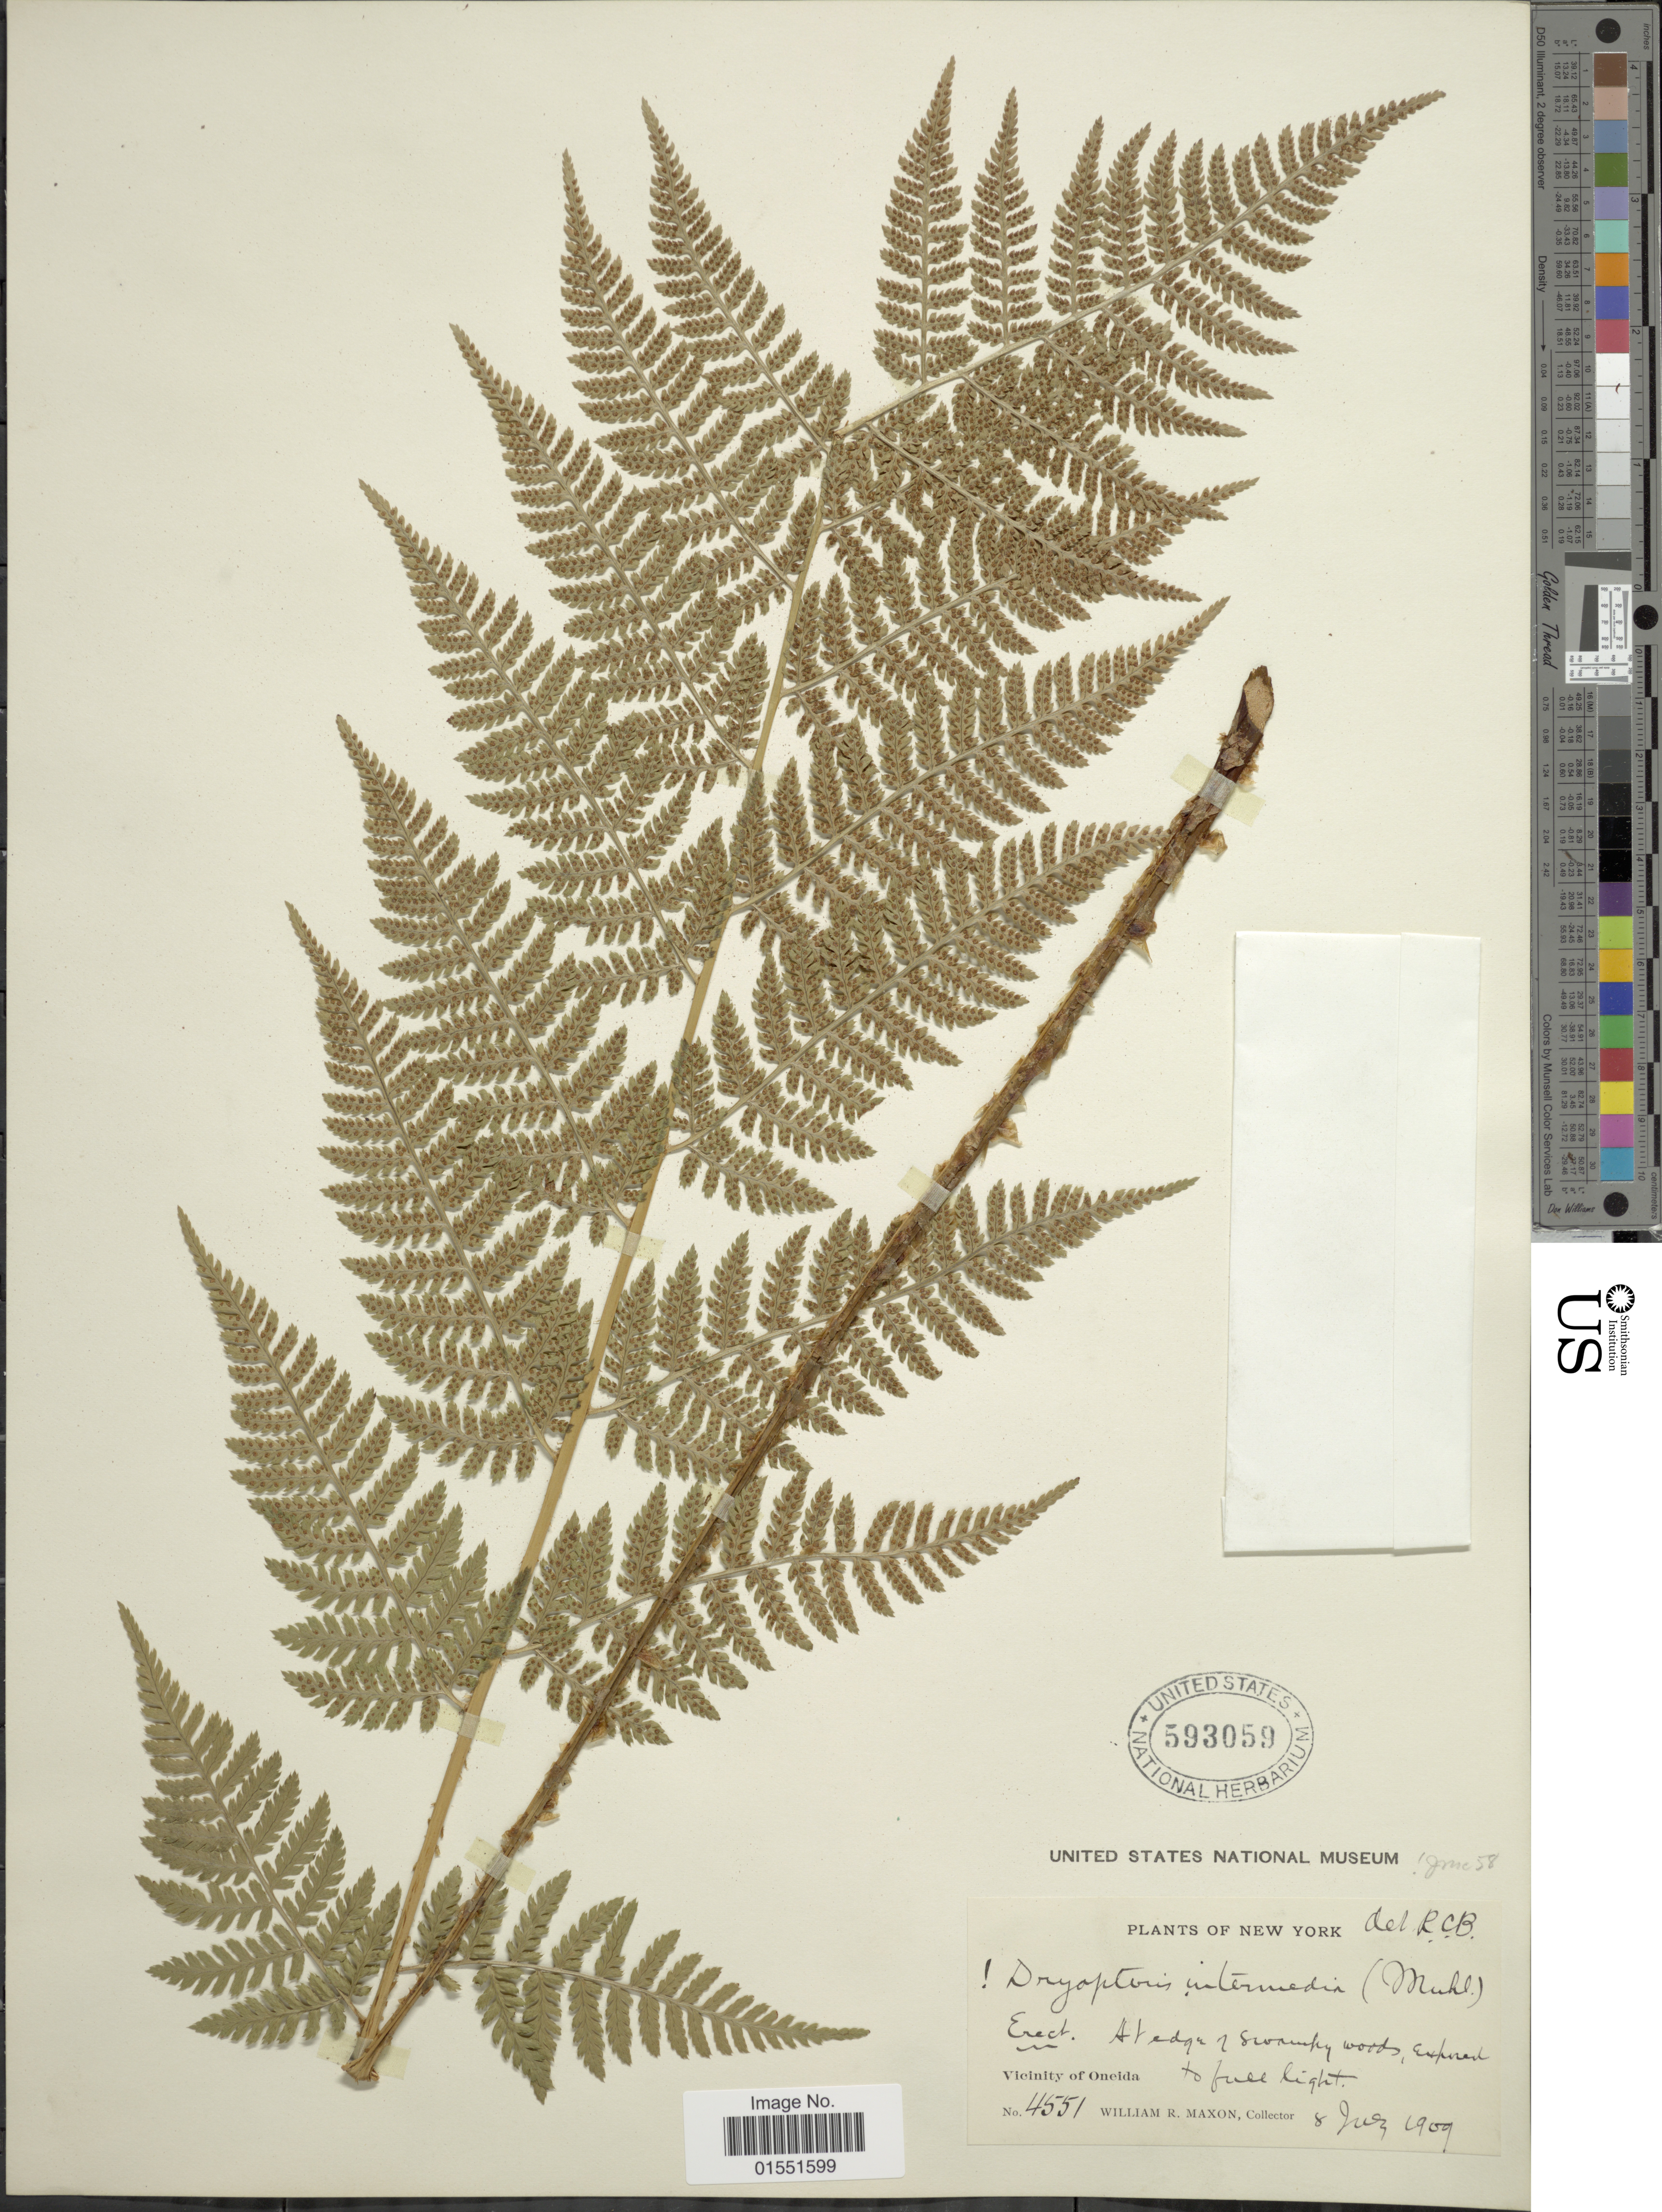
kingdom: Plantae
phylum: Tracheophyta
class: Polypodiopsida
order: Polypodiales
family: Dryopteridaceae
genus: Dryopteris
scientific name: Dryopteris intermedia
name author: (Muhl.) A. Gray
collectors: W. R. Maxon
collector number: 4551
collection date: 1909-07-08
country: United States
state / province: New York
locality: At edge of Swampy woods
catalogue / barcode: US 593059